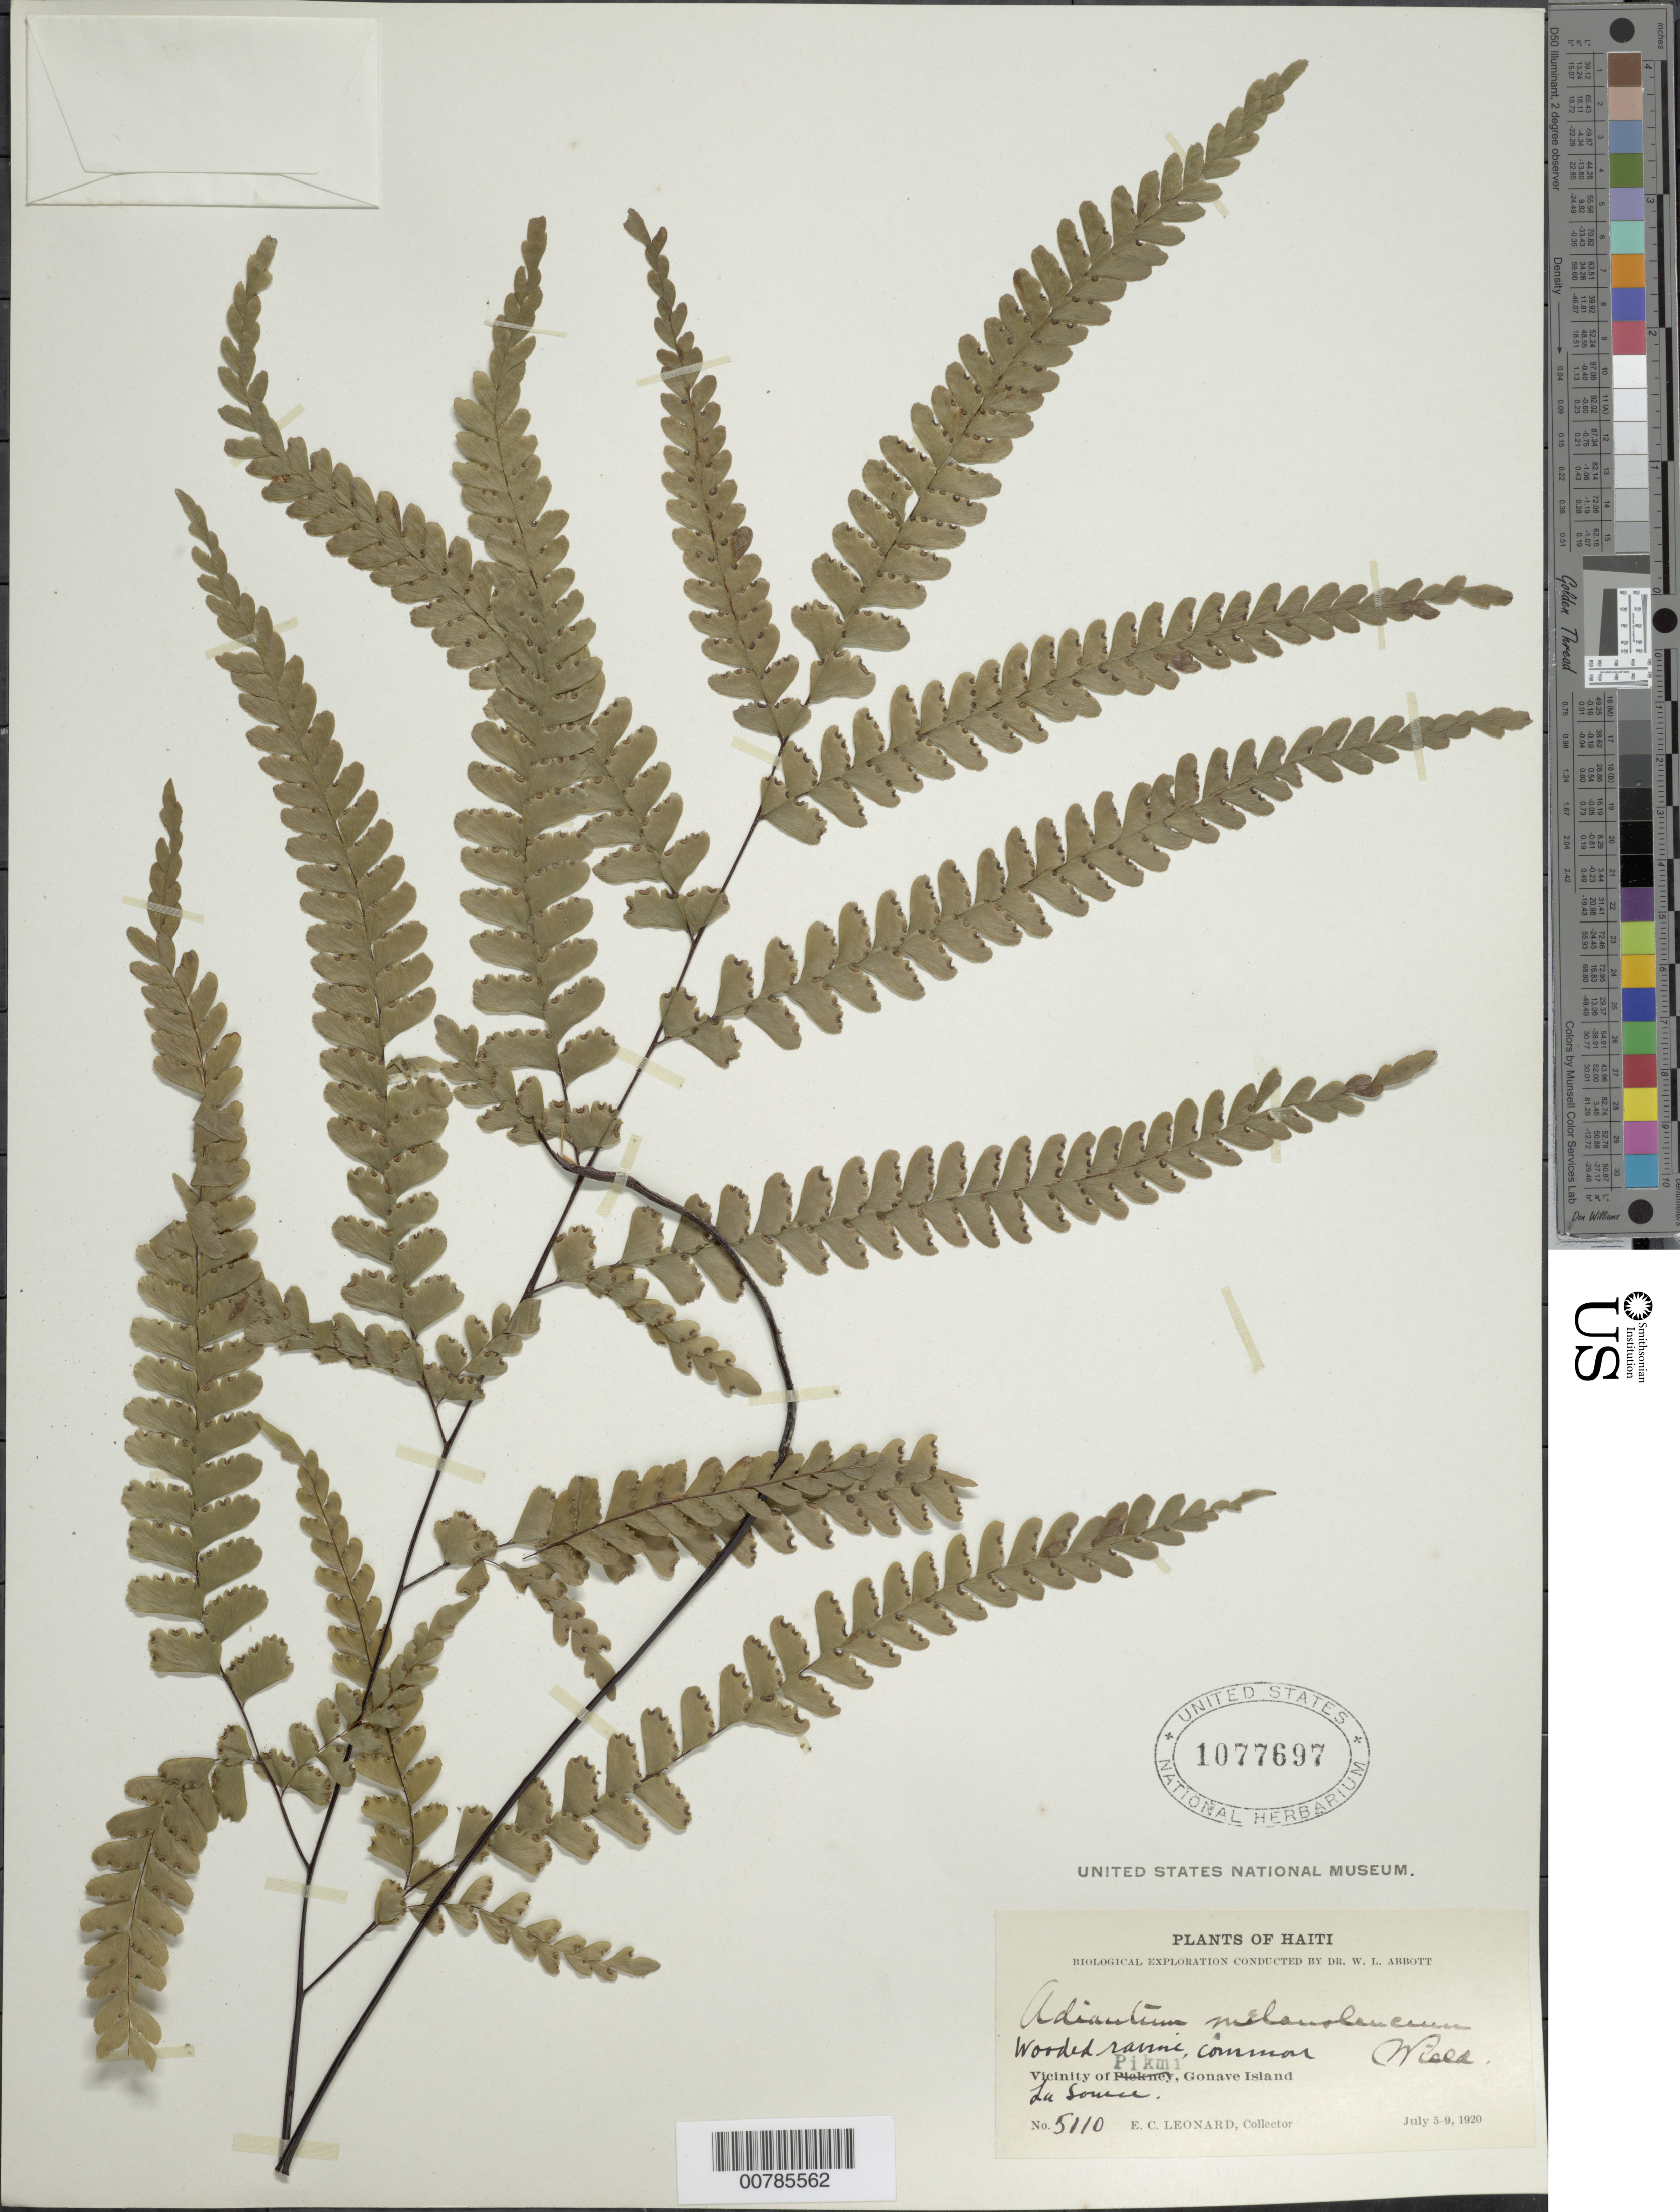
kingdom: Plantae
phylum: Tracheophyta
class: Polypodiopsida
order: Polypodiales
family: Pteridaceae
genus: Adiantum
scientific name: Adiantum melanoleucum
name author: Willd.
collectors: E. C. Leonard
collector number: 5110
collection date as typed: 05 Jul 1920 to 07 Jul 1920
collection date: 1920-07-05/1920-07-07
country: Haiti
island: Hispaniola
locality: Pikmi, Gonave Island, La Source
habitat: Wooded ravine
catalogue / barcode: US 1077697